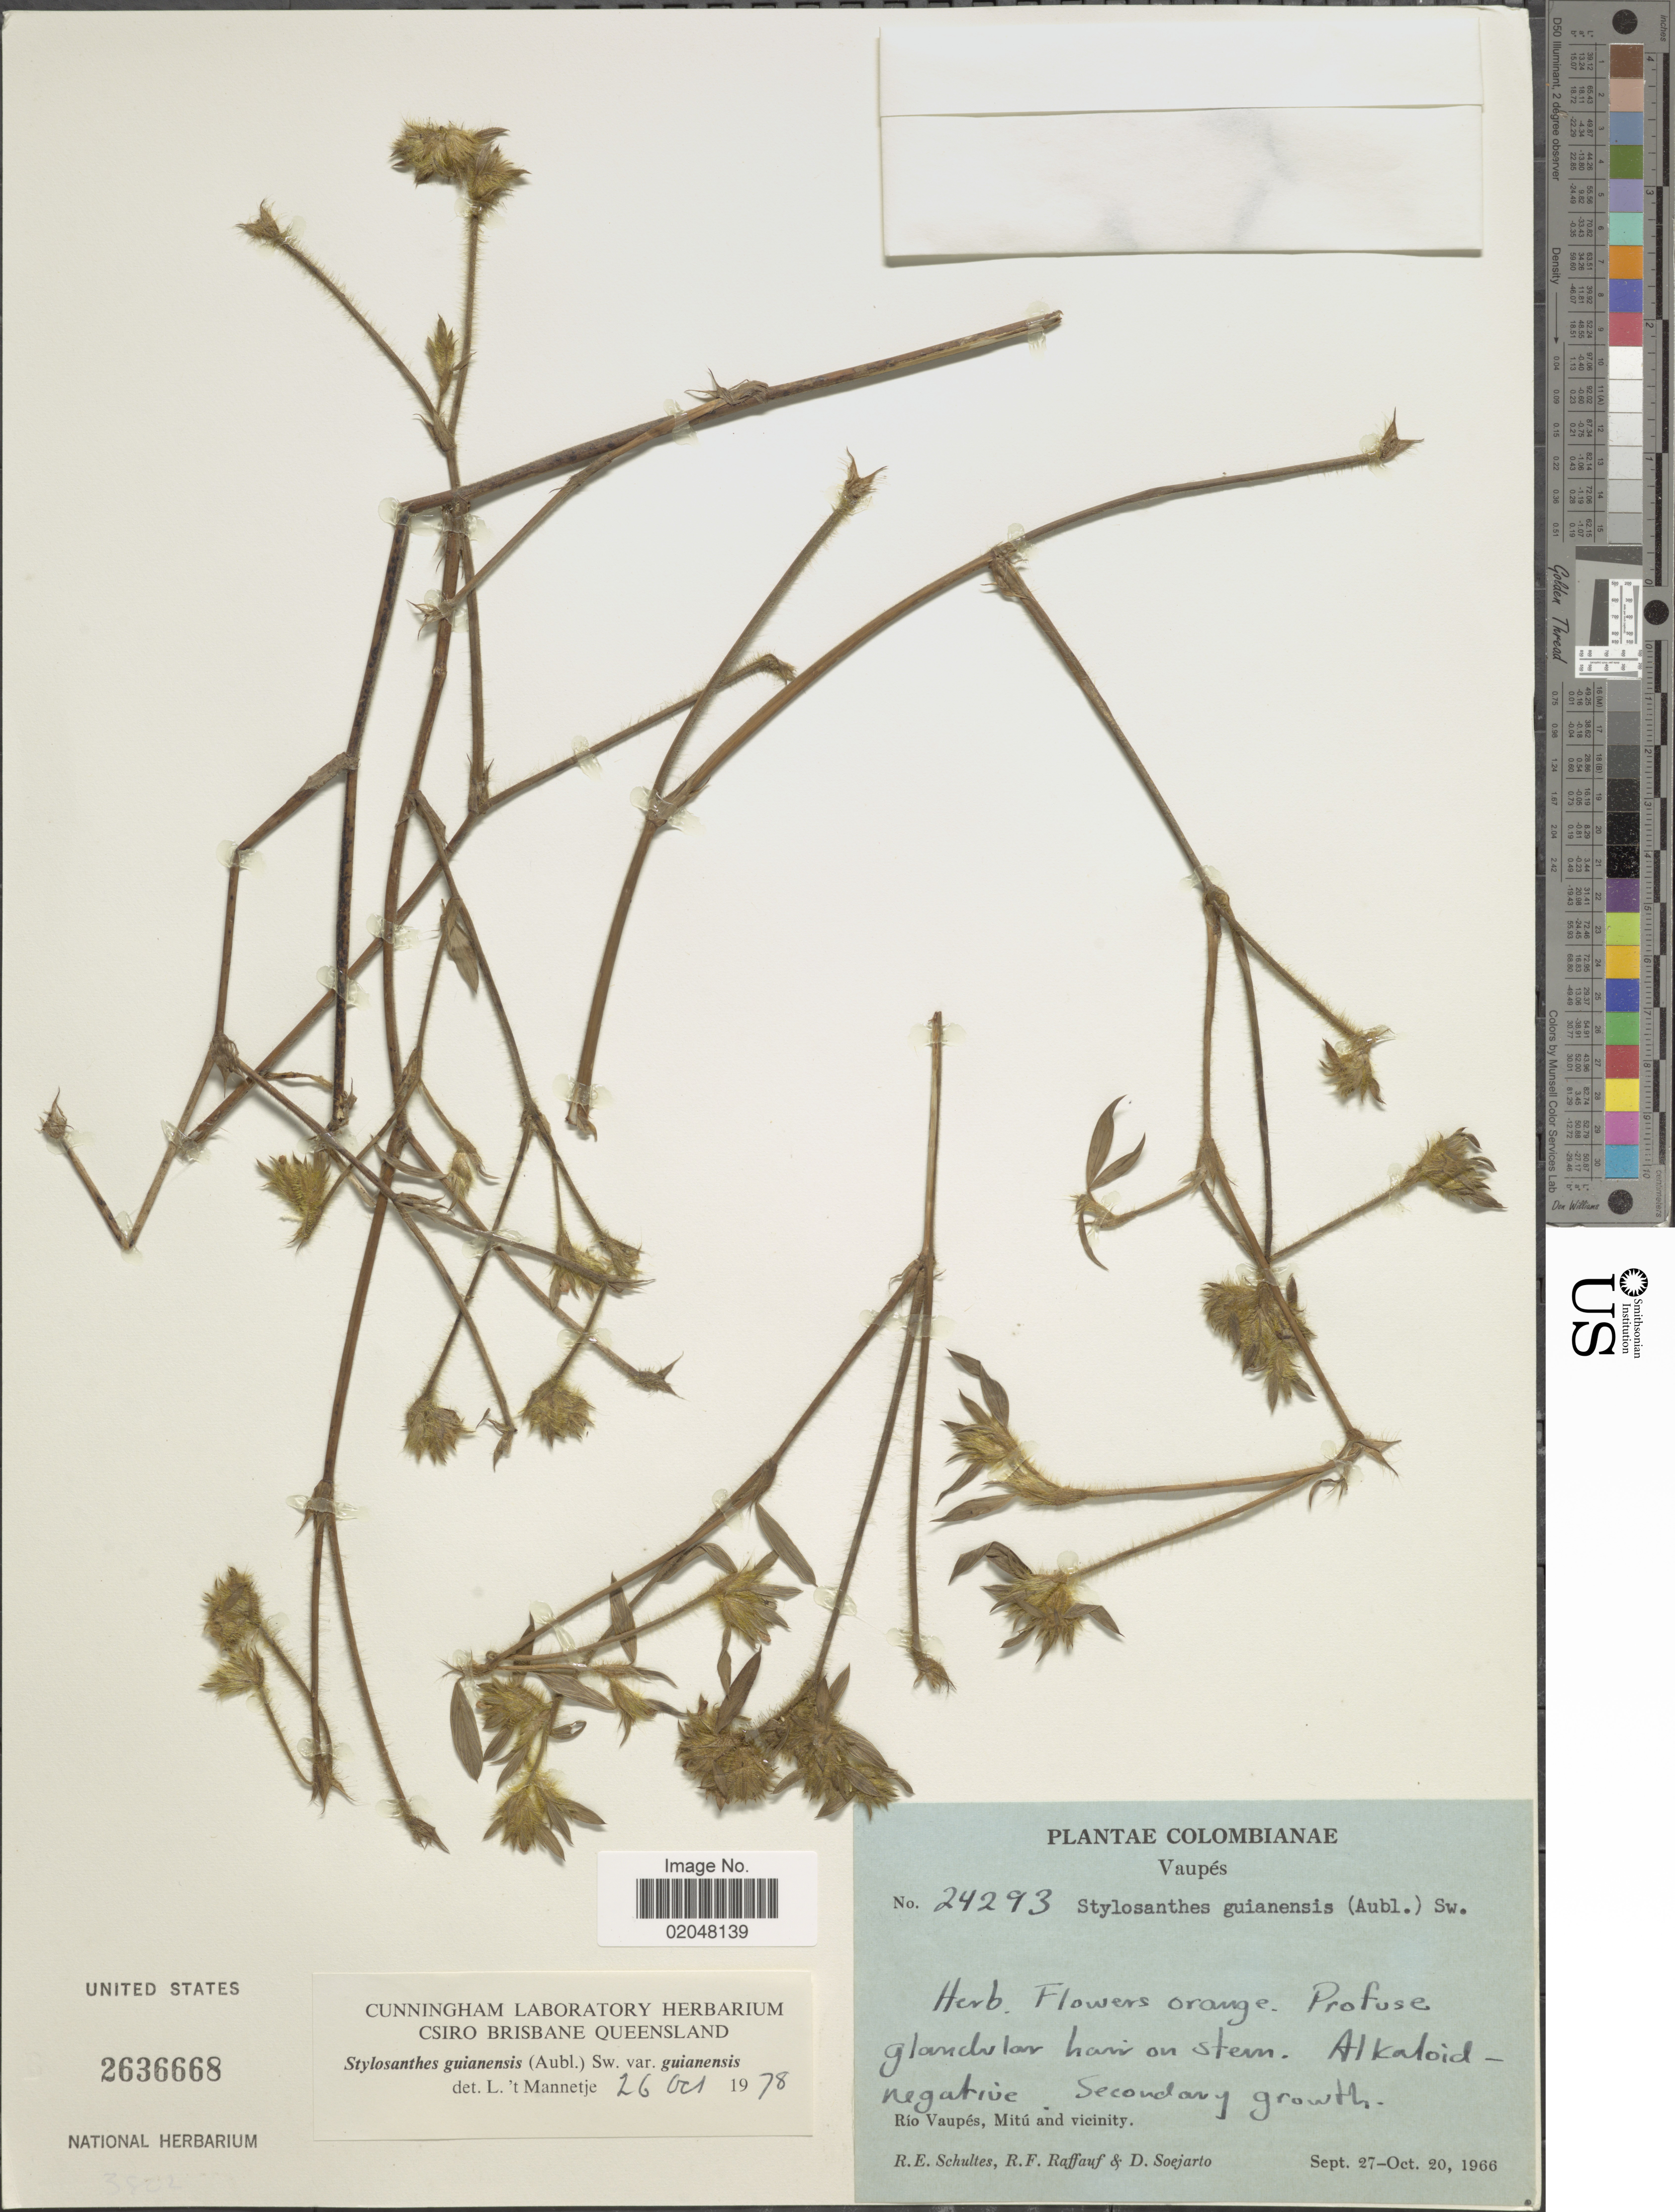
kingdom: Plantae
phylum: Tracheophyta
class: Magnoliopsida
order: Fabales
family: Fabaceae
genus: Stylosanthes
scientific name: Stylosanthes guianensis var. guianensis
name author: (Aubl.) Sw.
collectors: R. E. Schultes, R. Raffauf & Meijer, Willem, Soejarto, D. D.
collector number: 24293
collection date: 1966-09-27/1966-10-20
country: Colombia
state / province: Vaupés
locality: Rio Vaupes, Mitu and vicinity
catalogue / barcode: US 2636668